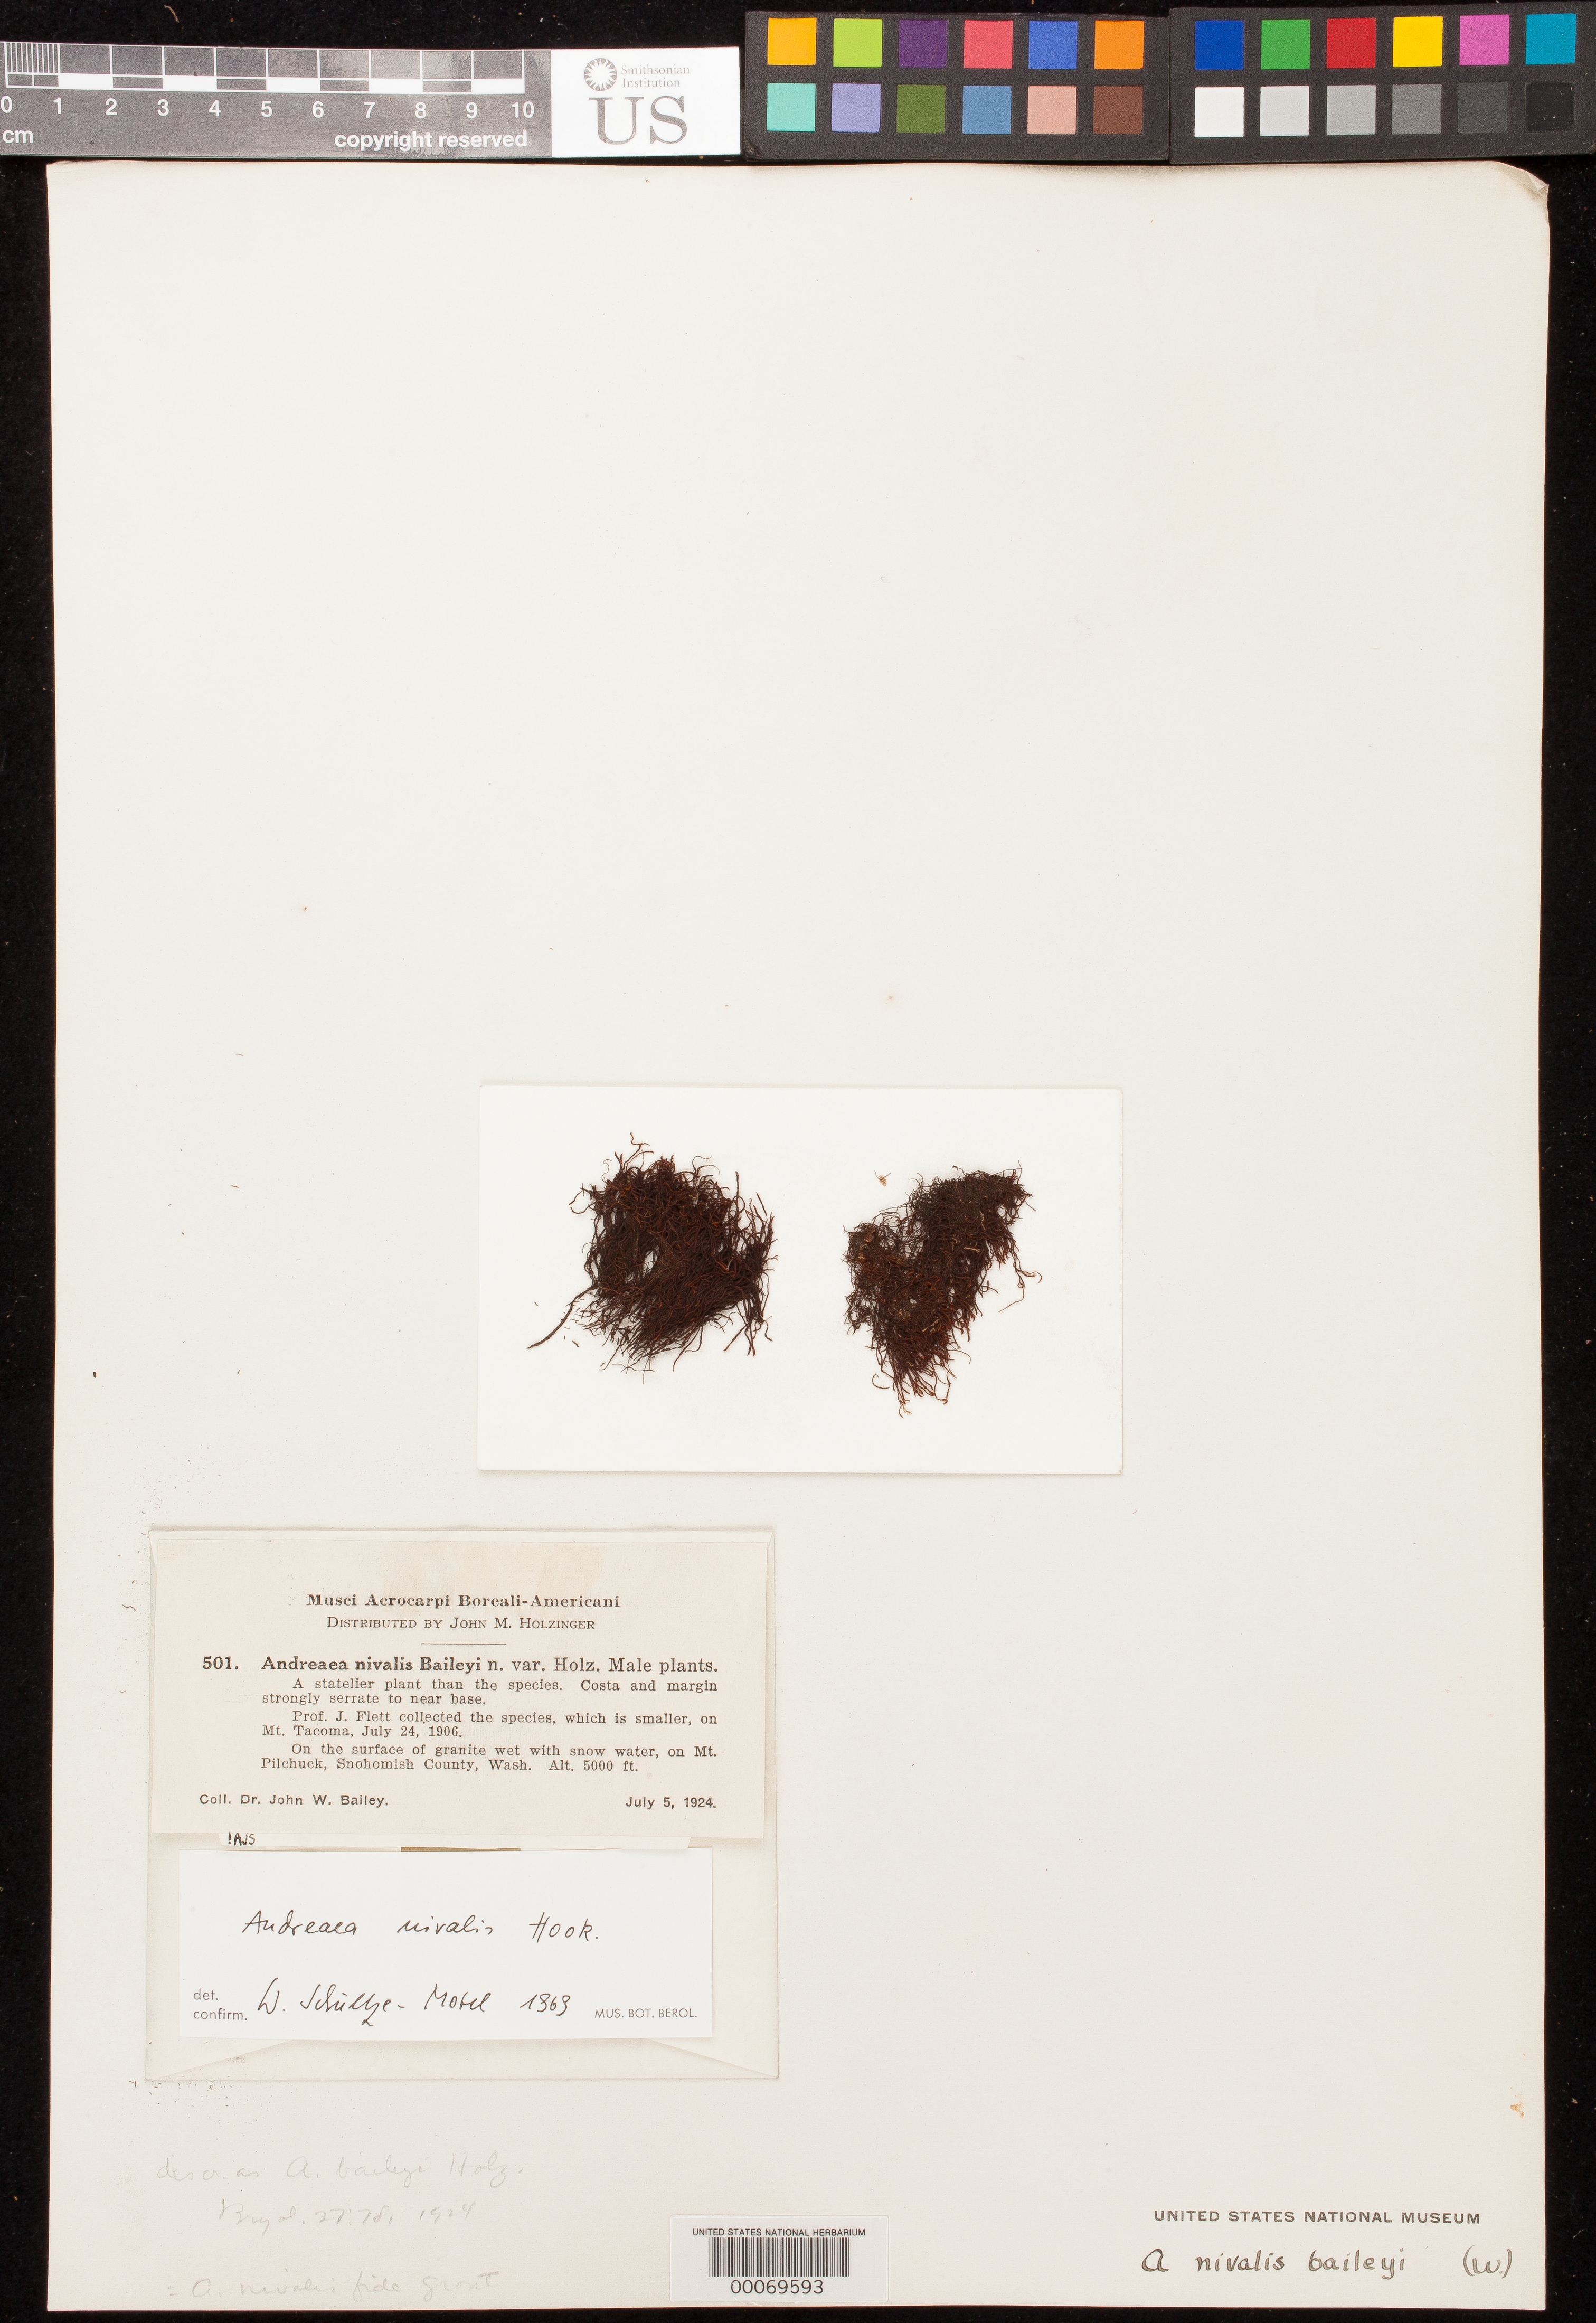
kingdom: Plantae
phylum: Bryophyta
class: Andreaeopsida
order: Andreaeales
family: Andreaeaceae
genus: Andreaea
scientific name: Andreaea nivalis var. bailey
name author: Holz.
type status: Type Collection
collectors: J. W. Bailey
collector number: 501 Musc. Acrocarpi Amer.-Bor.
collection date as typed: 05 Jul 1924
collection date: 1924-07-05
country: United States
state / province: Washington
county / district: Snohomish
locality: On Mt. Pilchuck.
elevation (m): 1524